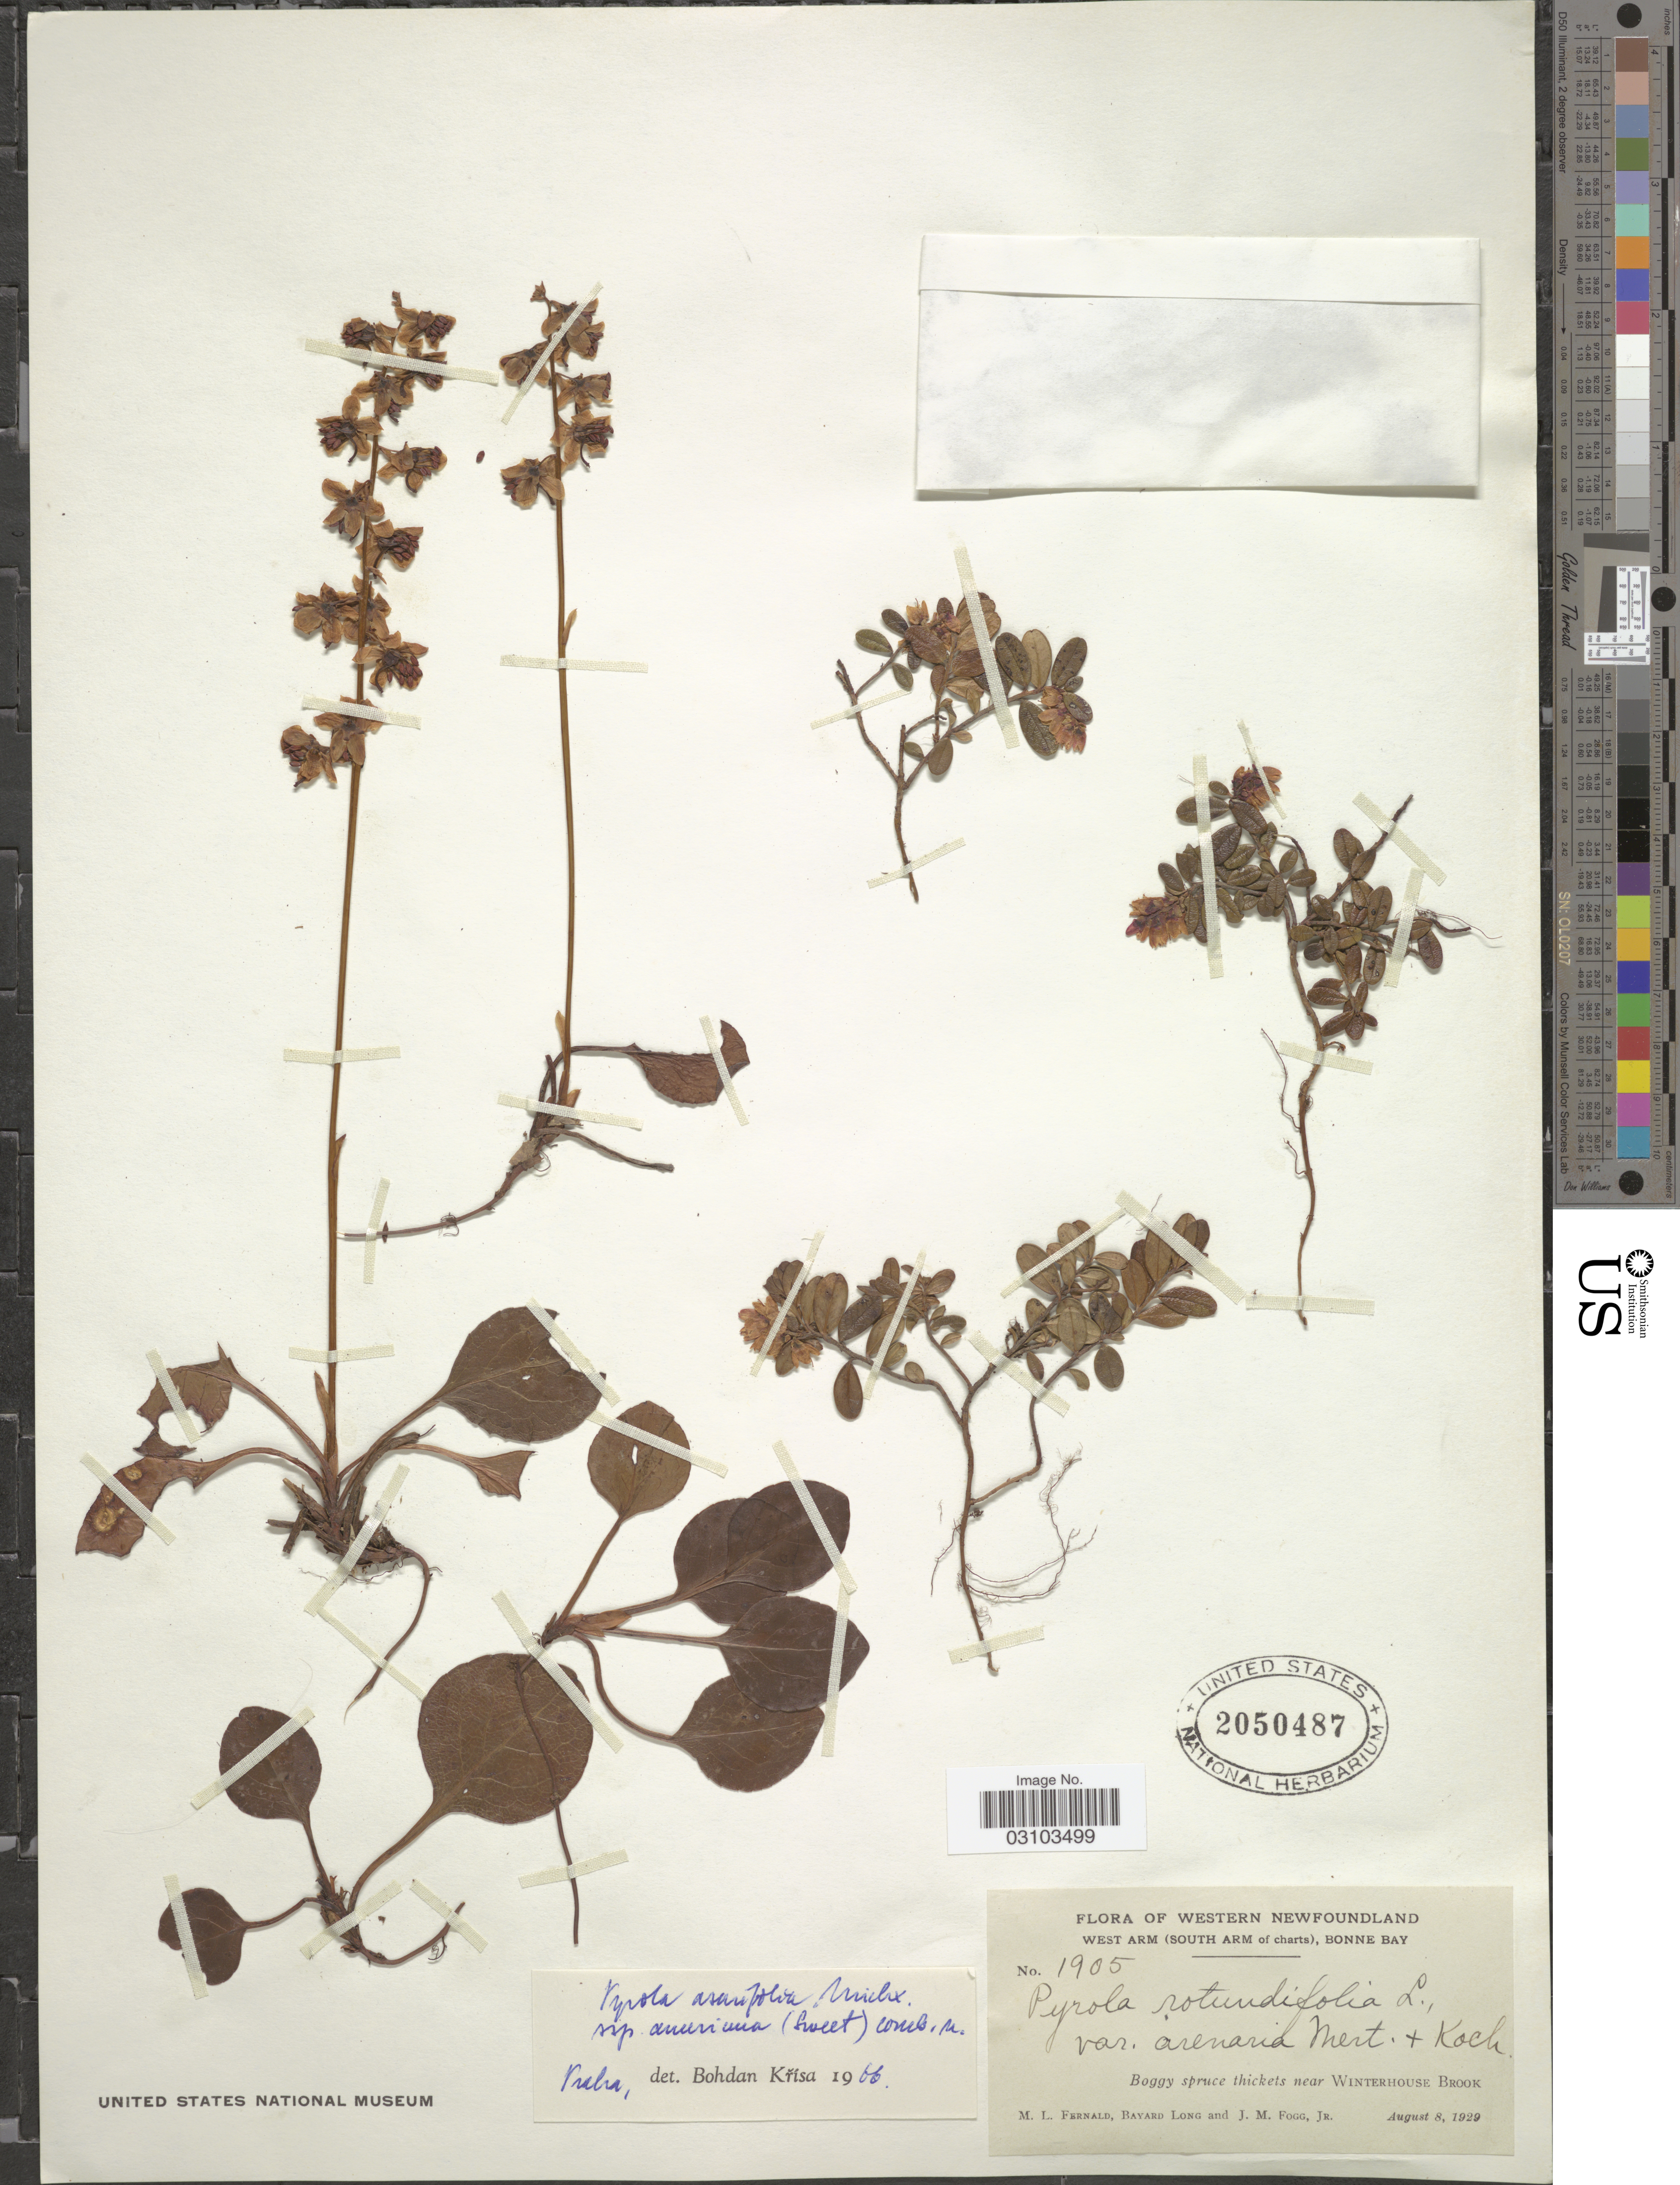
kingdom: Plantae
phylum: Tracheophyta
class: Magnoliopsida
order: Ericales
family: Ericaceae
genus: Pyrola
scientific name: Pyrola asarifolia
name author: Michx.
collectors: M. L. Fernald, B. Long & J. Fogg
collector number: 1905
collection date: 1929-08-08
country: Canada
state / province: Newfoundland and Labrador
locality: Western Newfoundland, West Arm (South Arm of charts), Bonne Bay, Boggy spruce thickets near Winterhouse Brook.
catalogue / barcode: US 2050487